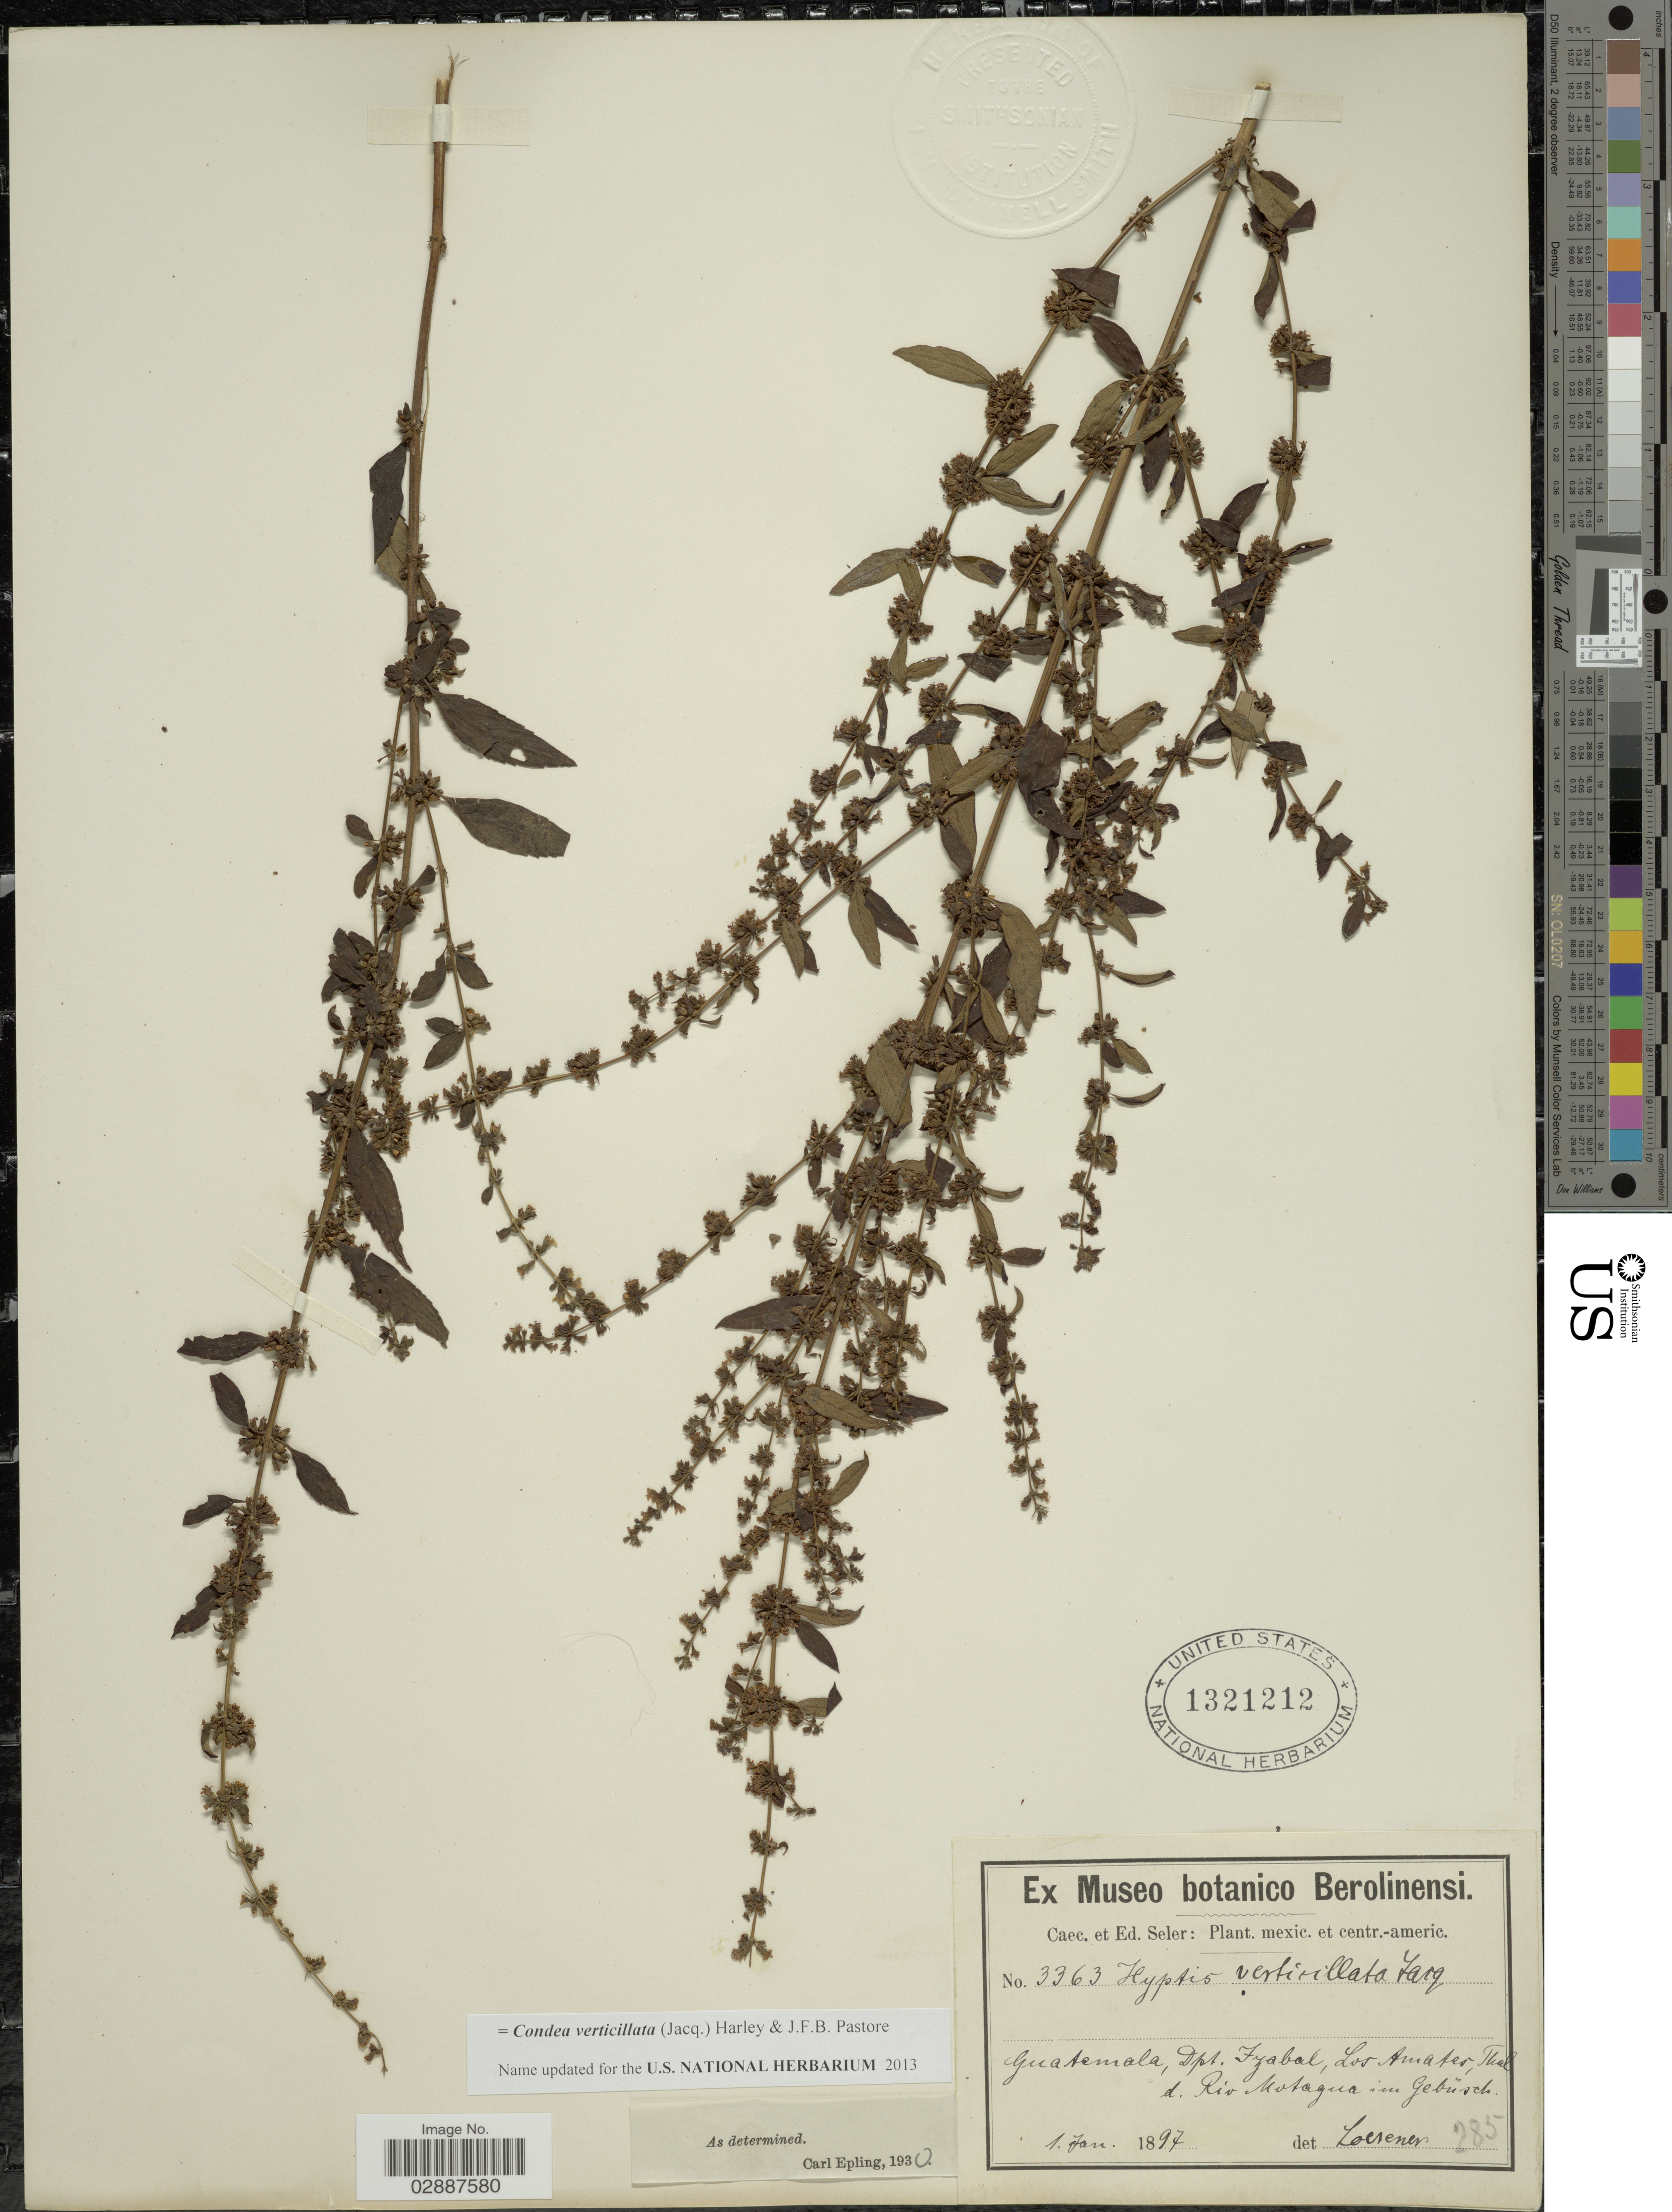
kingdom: Plantae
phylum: Tracheophyta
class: Magnoliopsida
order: Lamiales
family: Lamiaceae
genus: Condea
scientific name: Condea verticillata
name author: (Jacq.) Harley & J.F.B. Pastore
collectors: ex Caec. et Ed Seler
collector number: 3363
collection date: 1897-01-01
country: Guatemala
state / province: Izabal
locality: Dpt. Izabal, Los Amates, Thol d. Rio Motagua im gebüsch.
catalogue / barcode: US 1321212